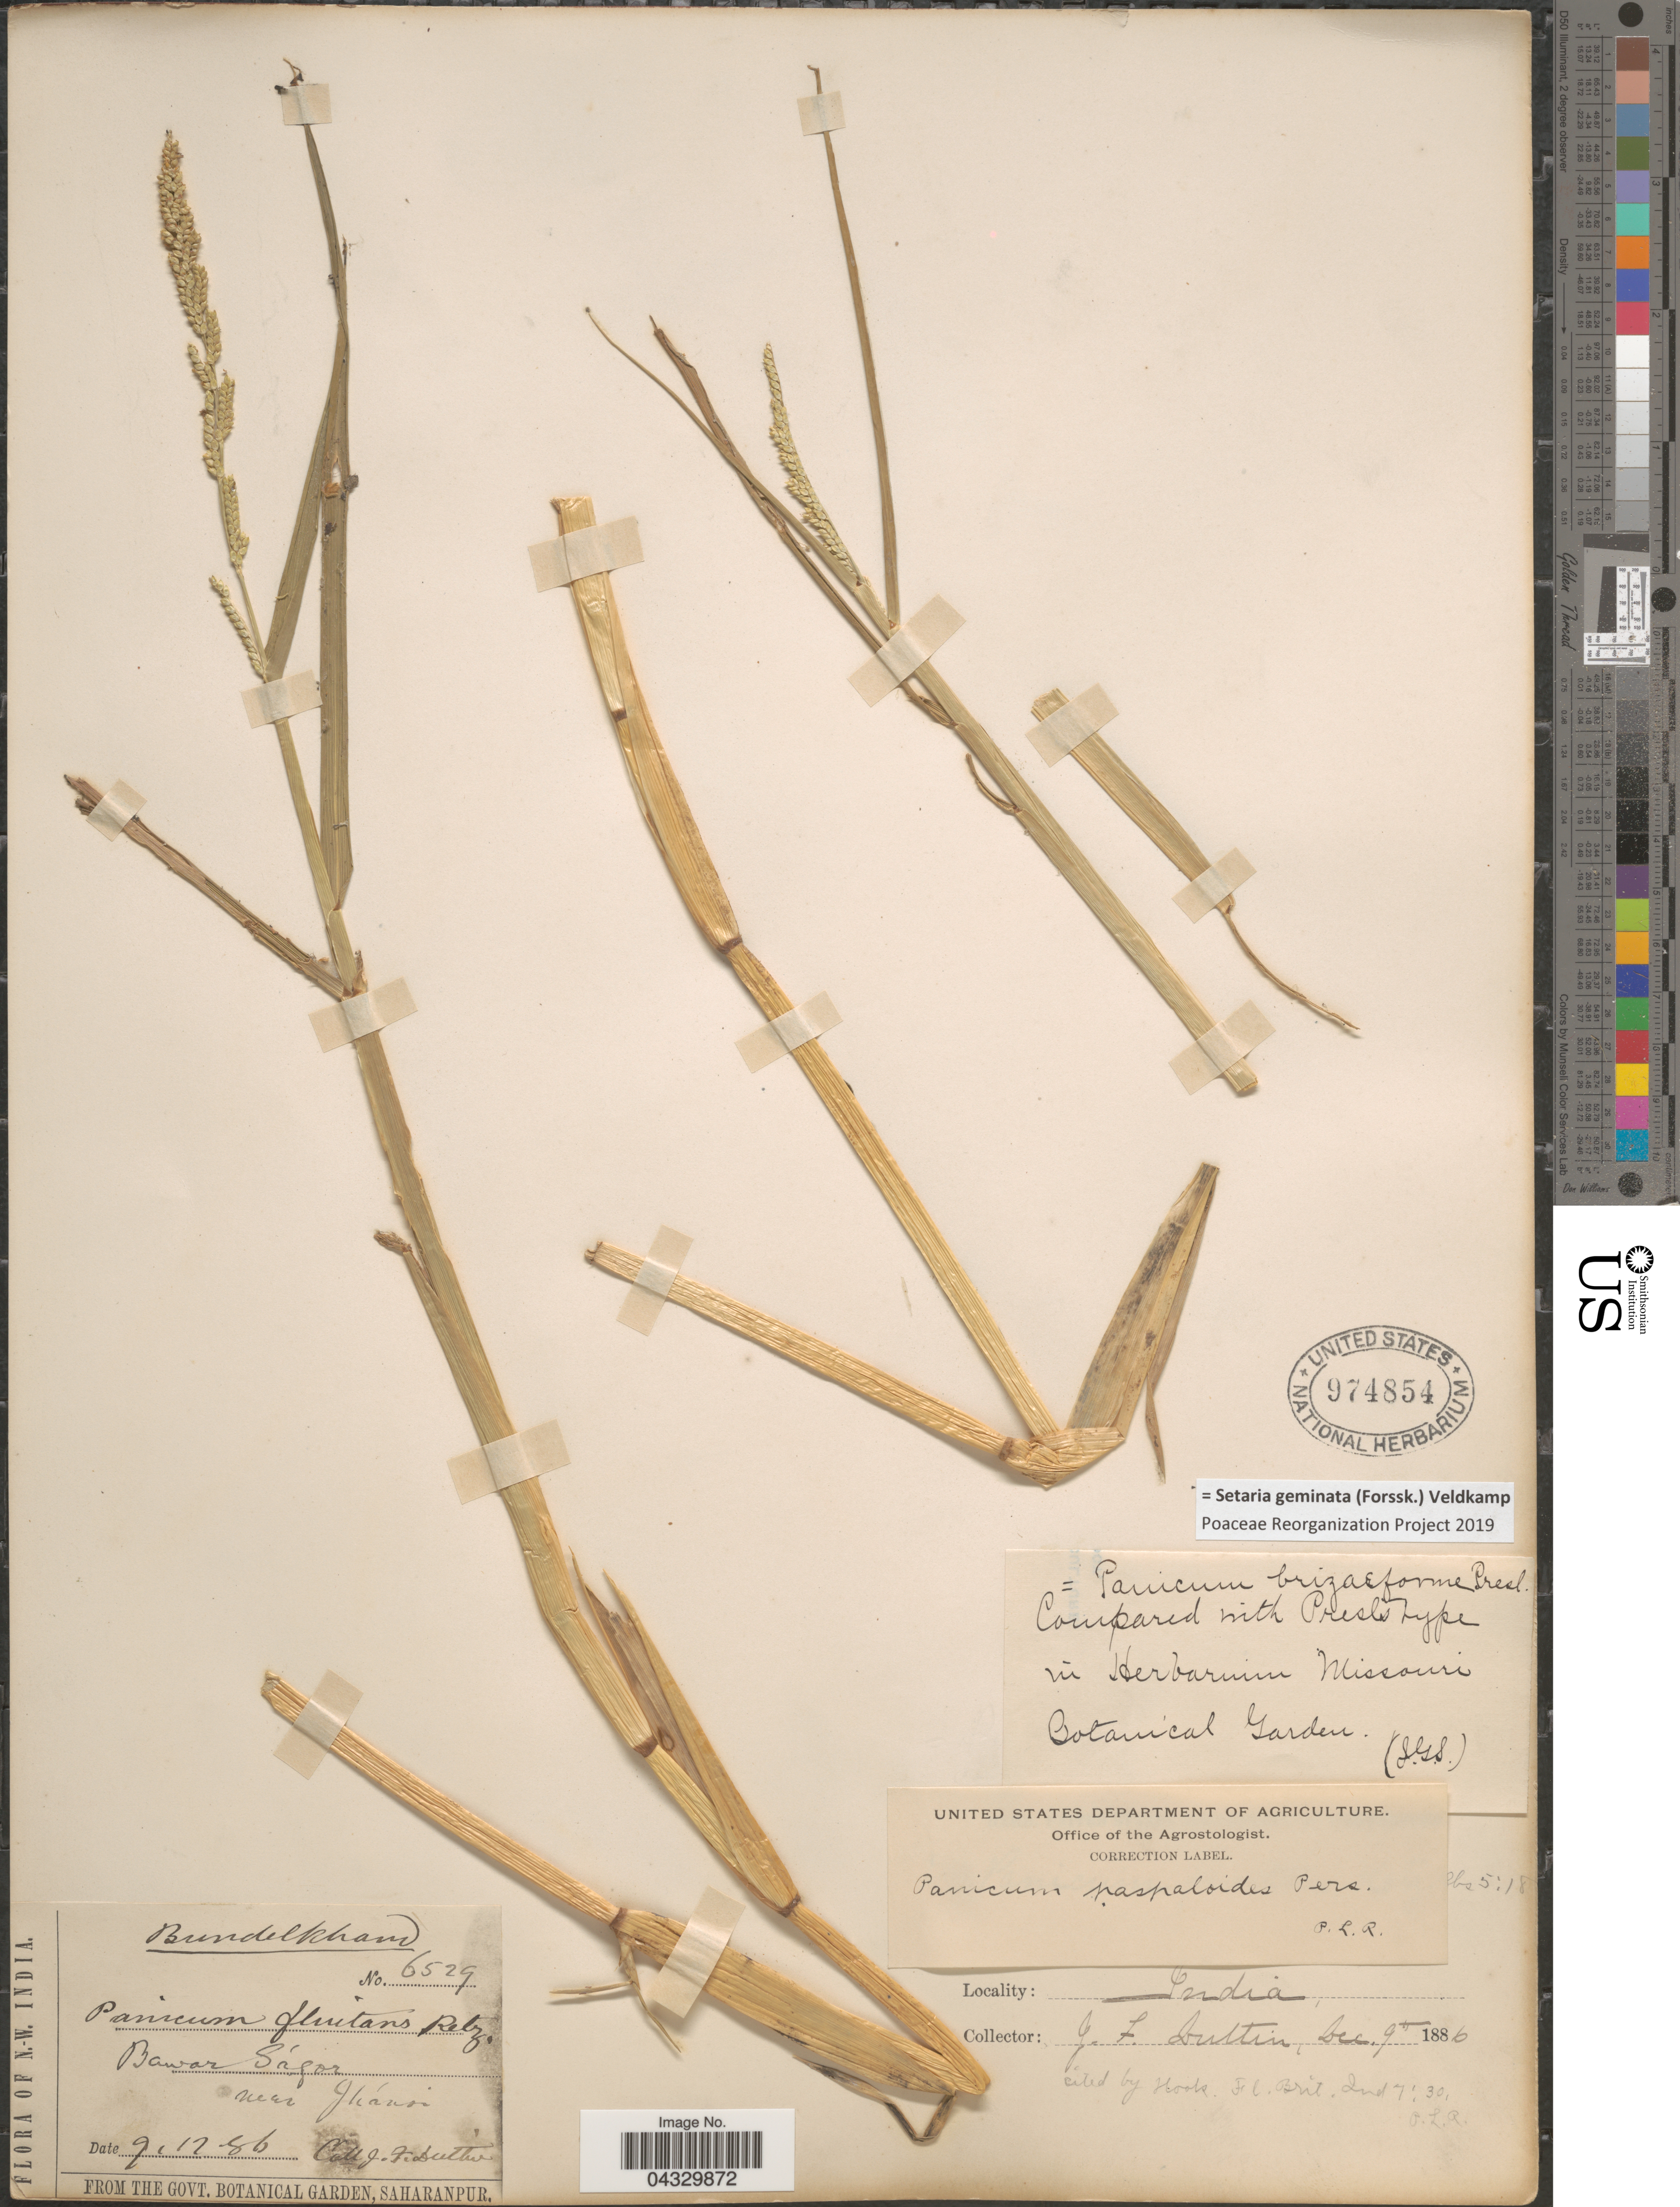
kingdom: Plantae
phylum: Tracheophyta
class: Liliopsida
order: Poales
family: Poaceae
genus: Setaria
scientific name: Setaria geminata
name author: (Forssk.) Veldkamp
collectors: J. F. Duthie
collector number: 6529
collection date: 1886-12-09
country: India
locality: N.W. India. Bundelkhand. Near Jháusi.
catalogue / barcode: US 974854